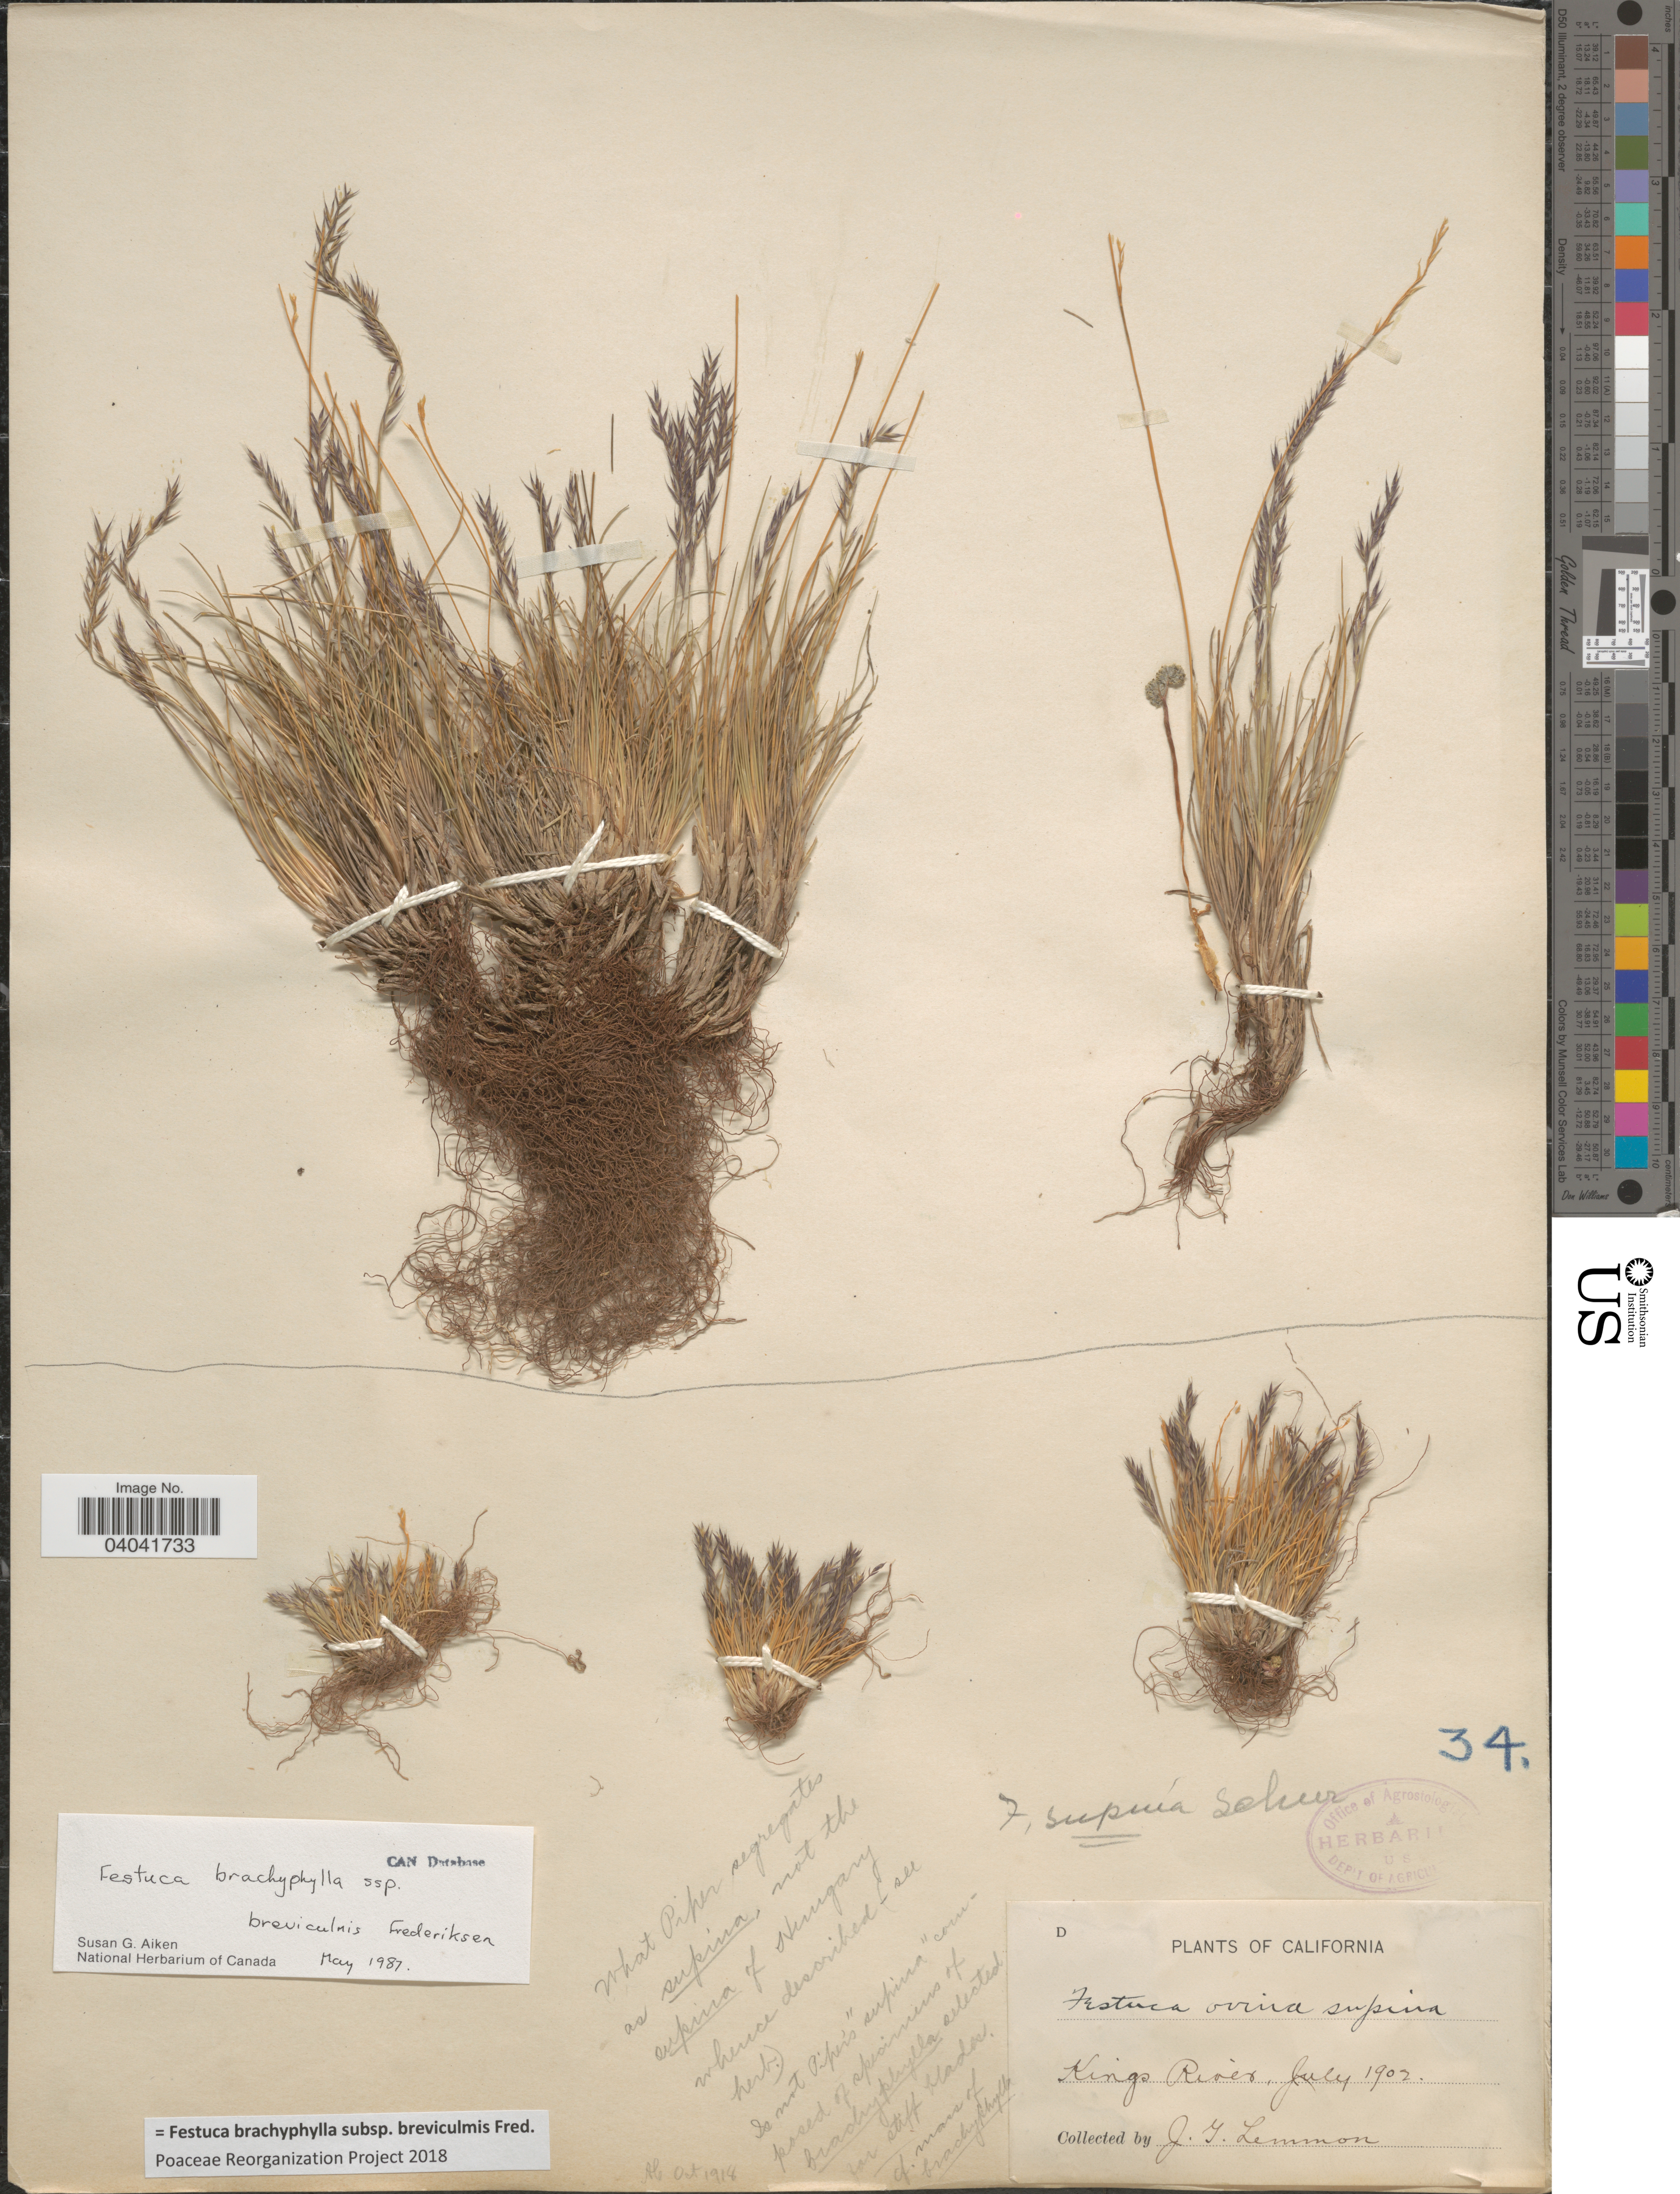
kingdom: Plantae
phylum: Tracheophyta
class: Liliopsida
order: Poales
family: Poaceae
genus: Festuca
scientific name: Festuca brachyphylla subsp. breviculmis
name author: Fred.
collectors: J. Lemmon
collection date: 1902-07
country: United States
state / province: California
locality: Kings River.